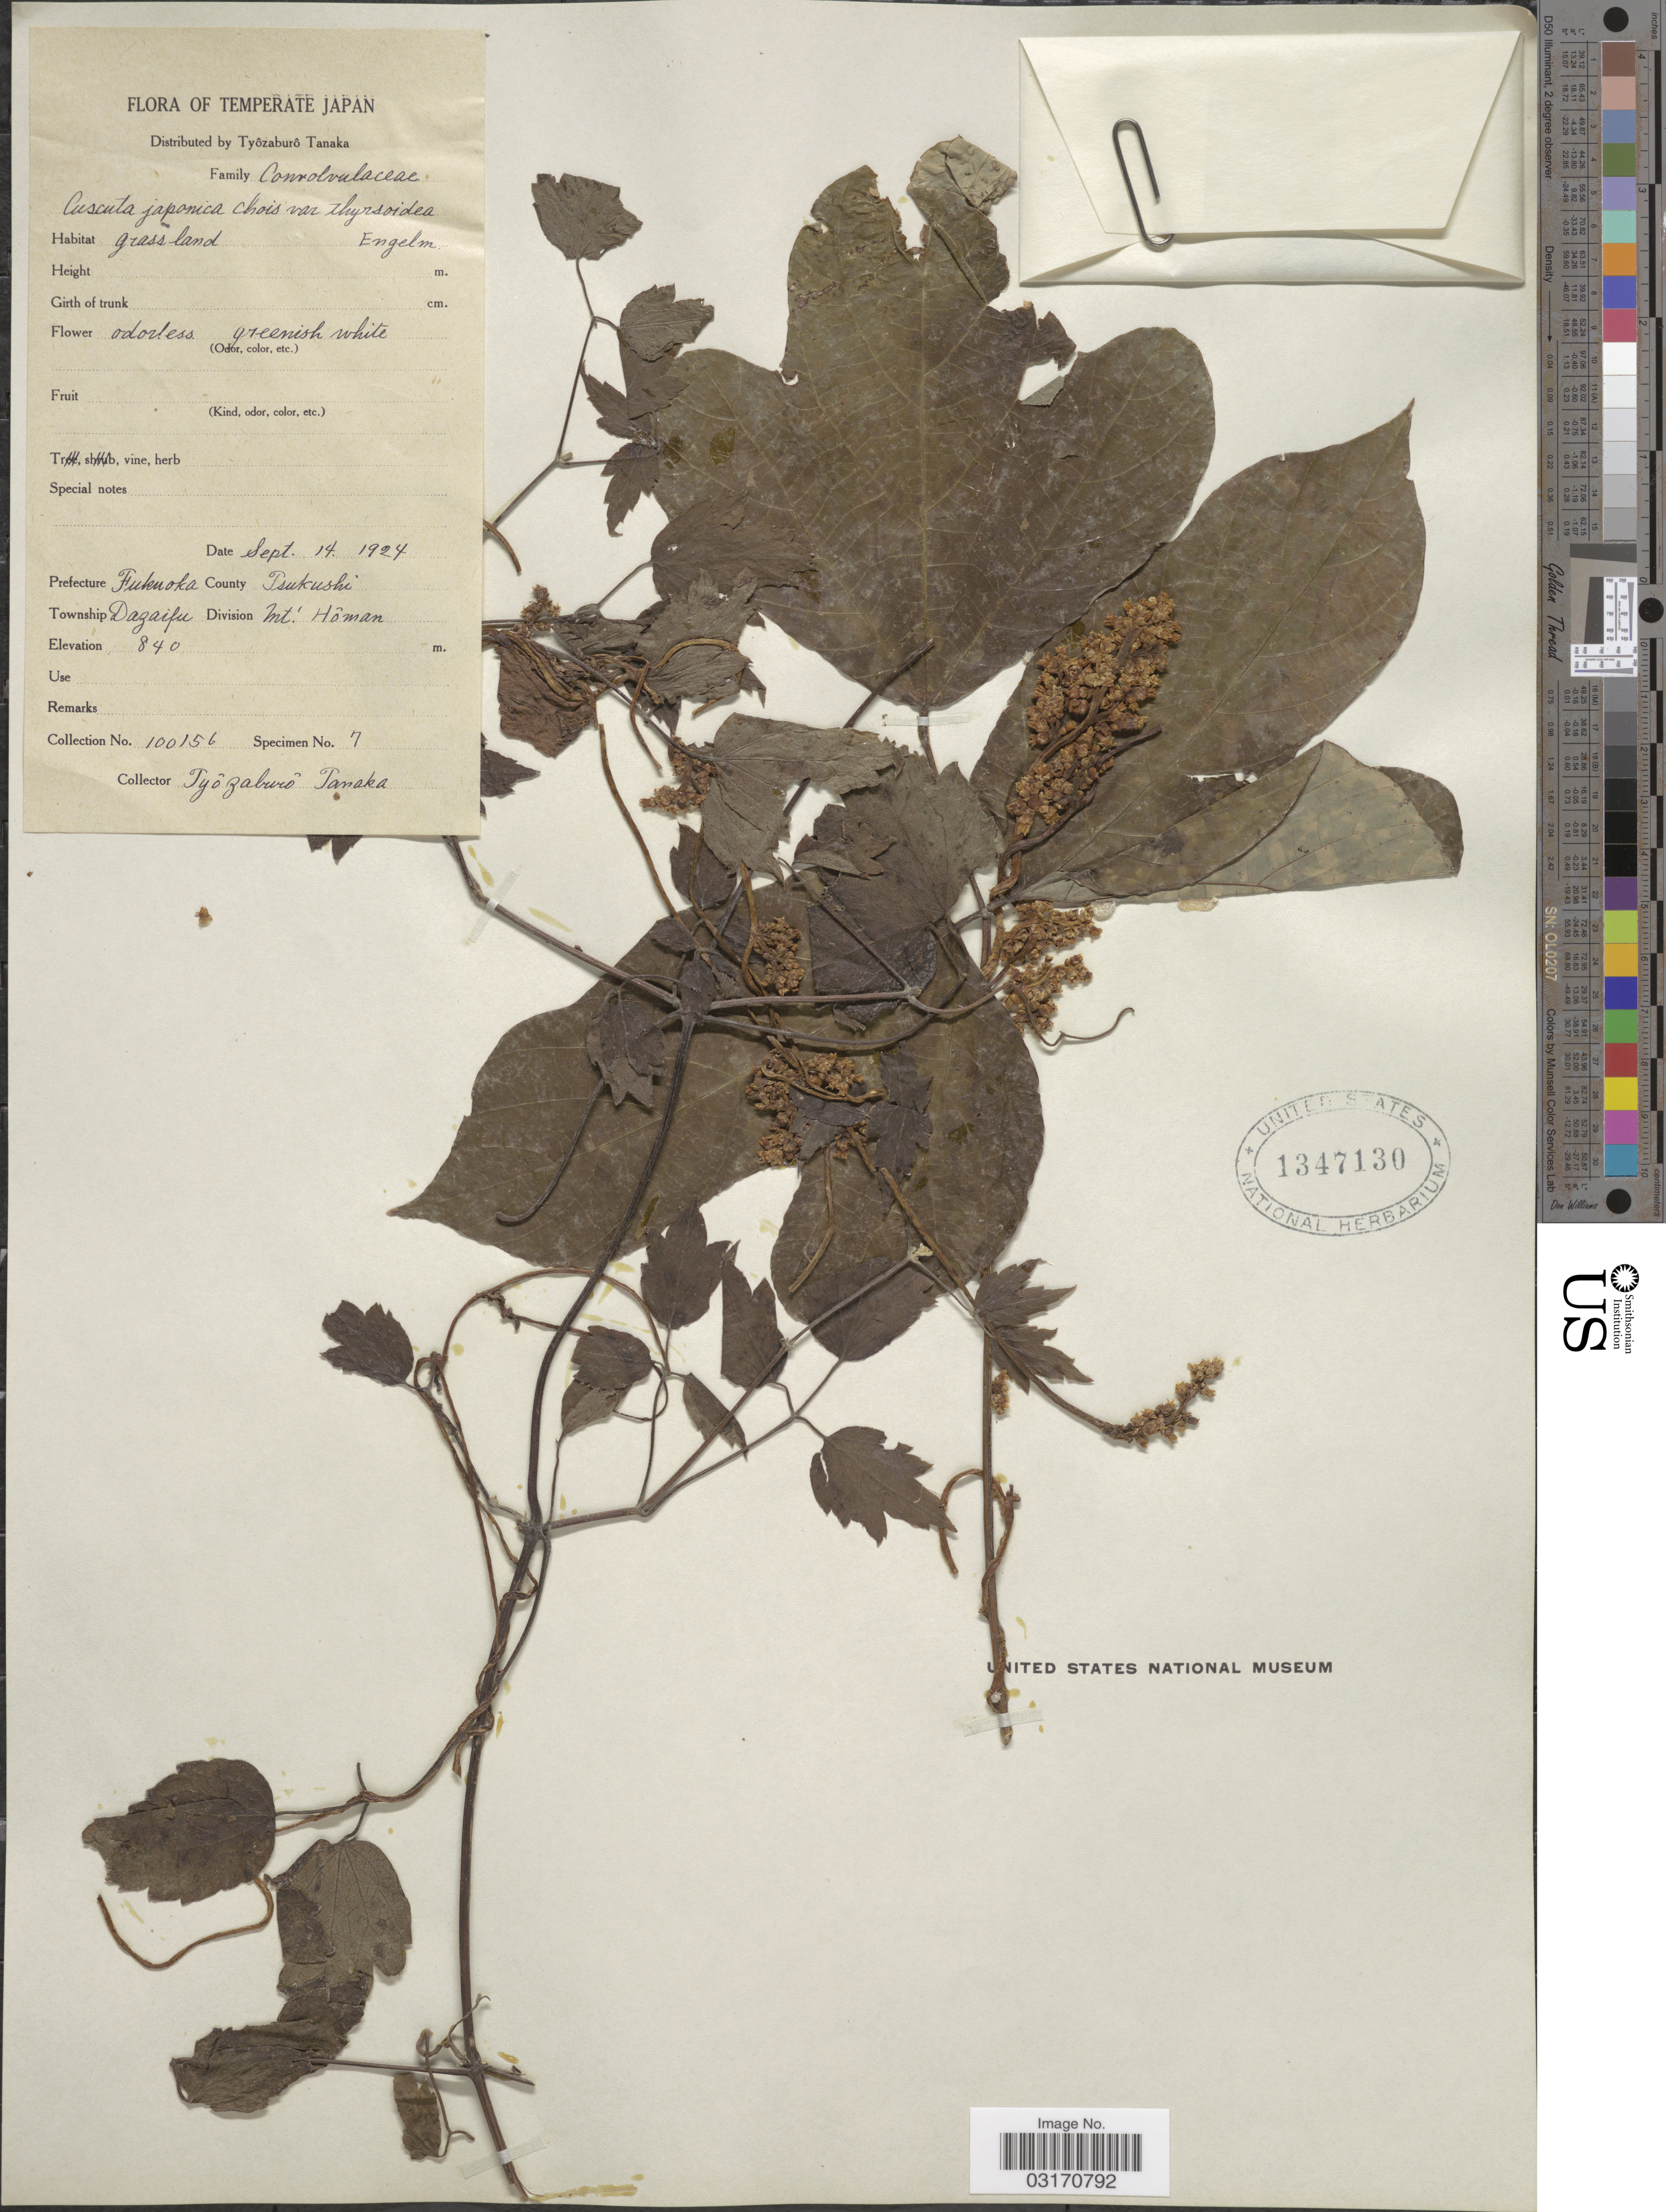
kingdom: Plantae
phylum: Tracheophyta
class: Magnoliopsida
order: Solanales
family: Convolvulaceae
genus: Cuscuta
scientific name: Cuscuta japonica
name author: Choisy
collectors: T. Tamaka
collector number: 100156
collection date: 1924-09-14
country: Japan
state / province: Hukuoka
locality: Prefecture Fukuoka County Tsukushi. Townshin Dazaifu Division Mt. Hôman.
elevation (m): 840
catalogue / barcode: US 1347130